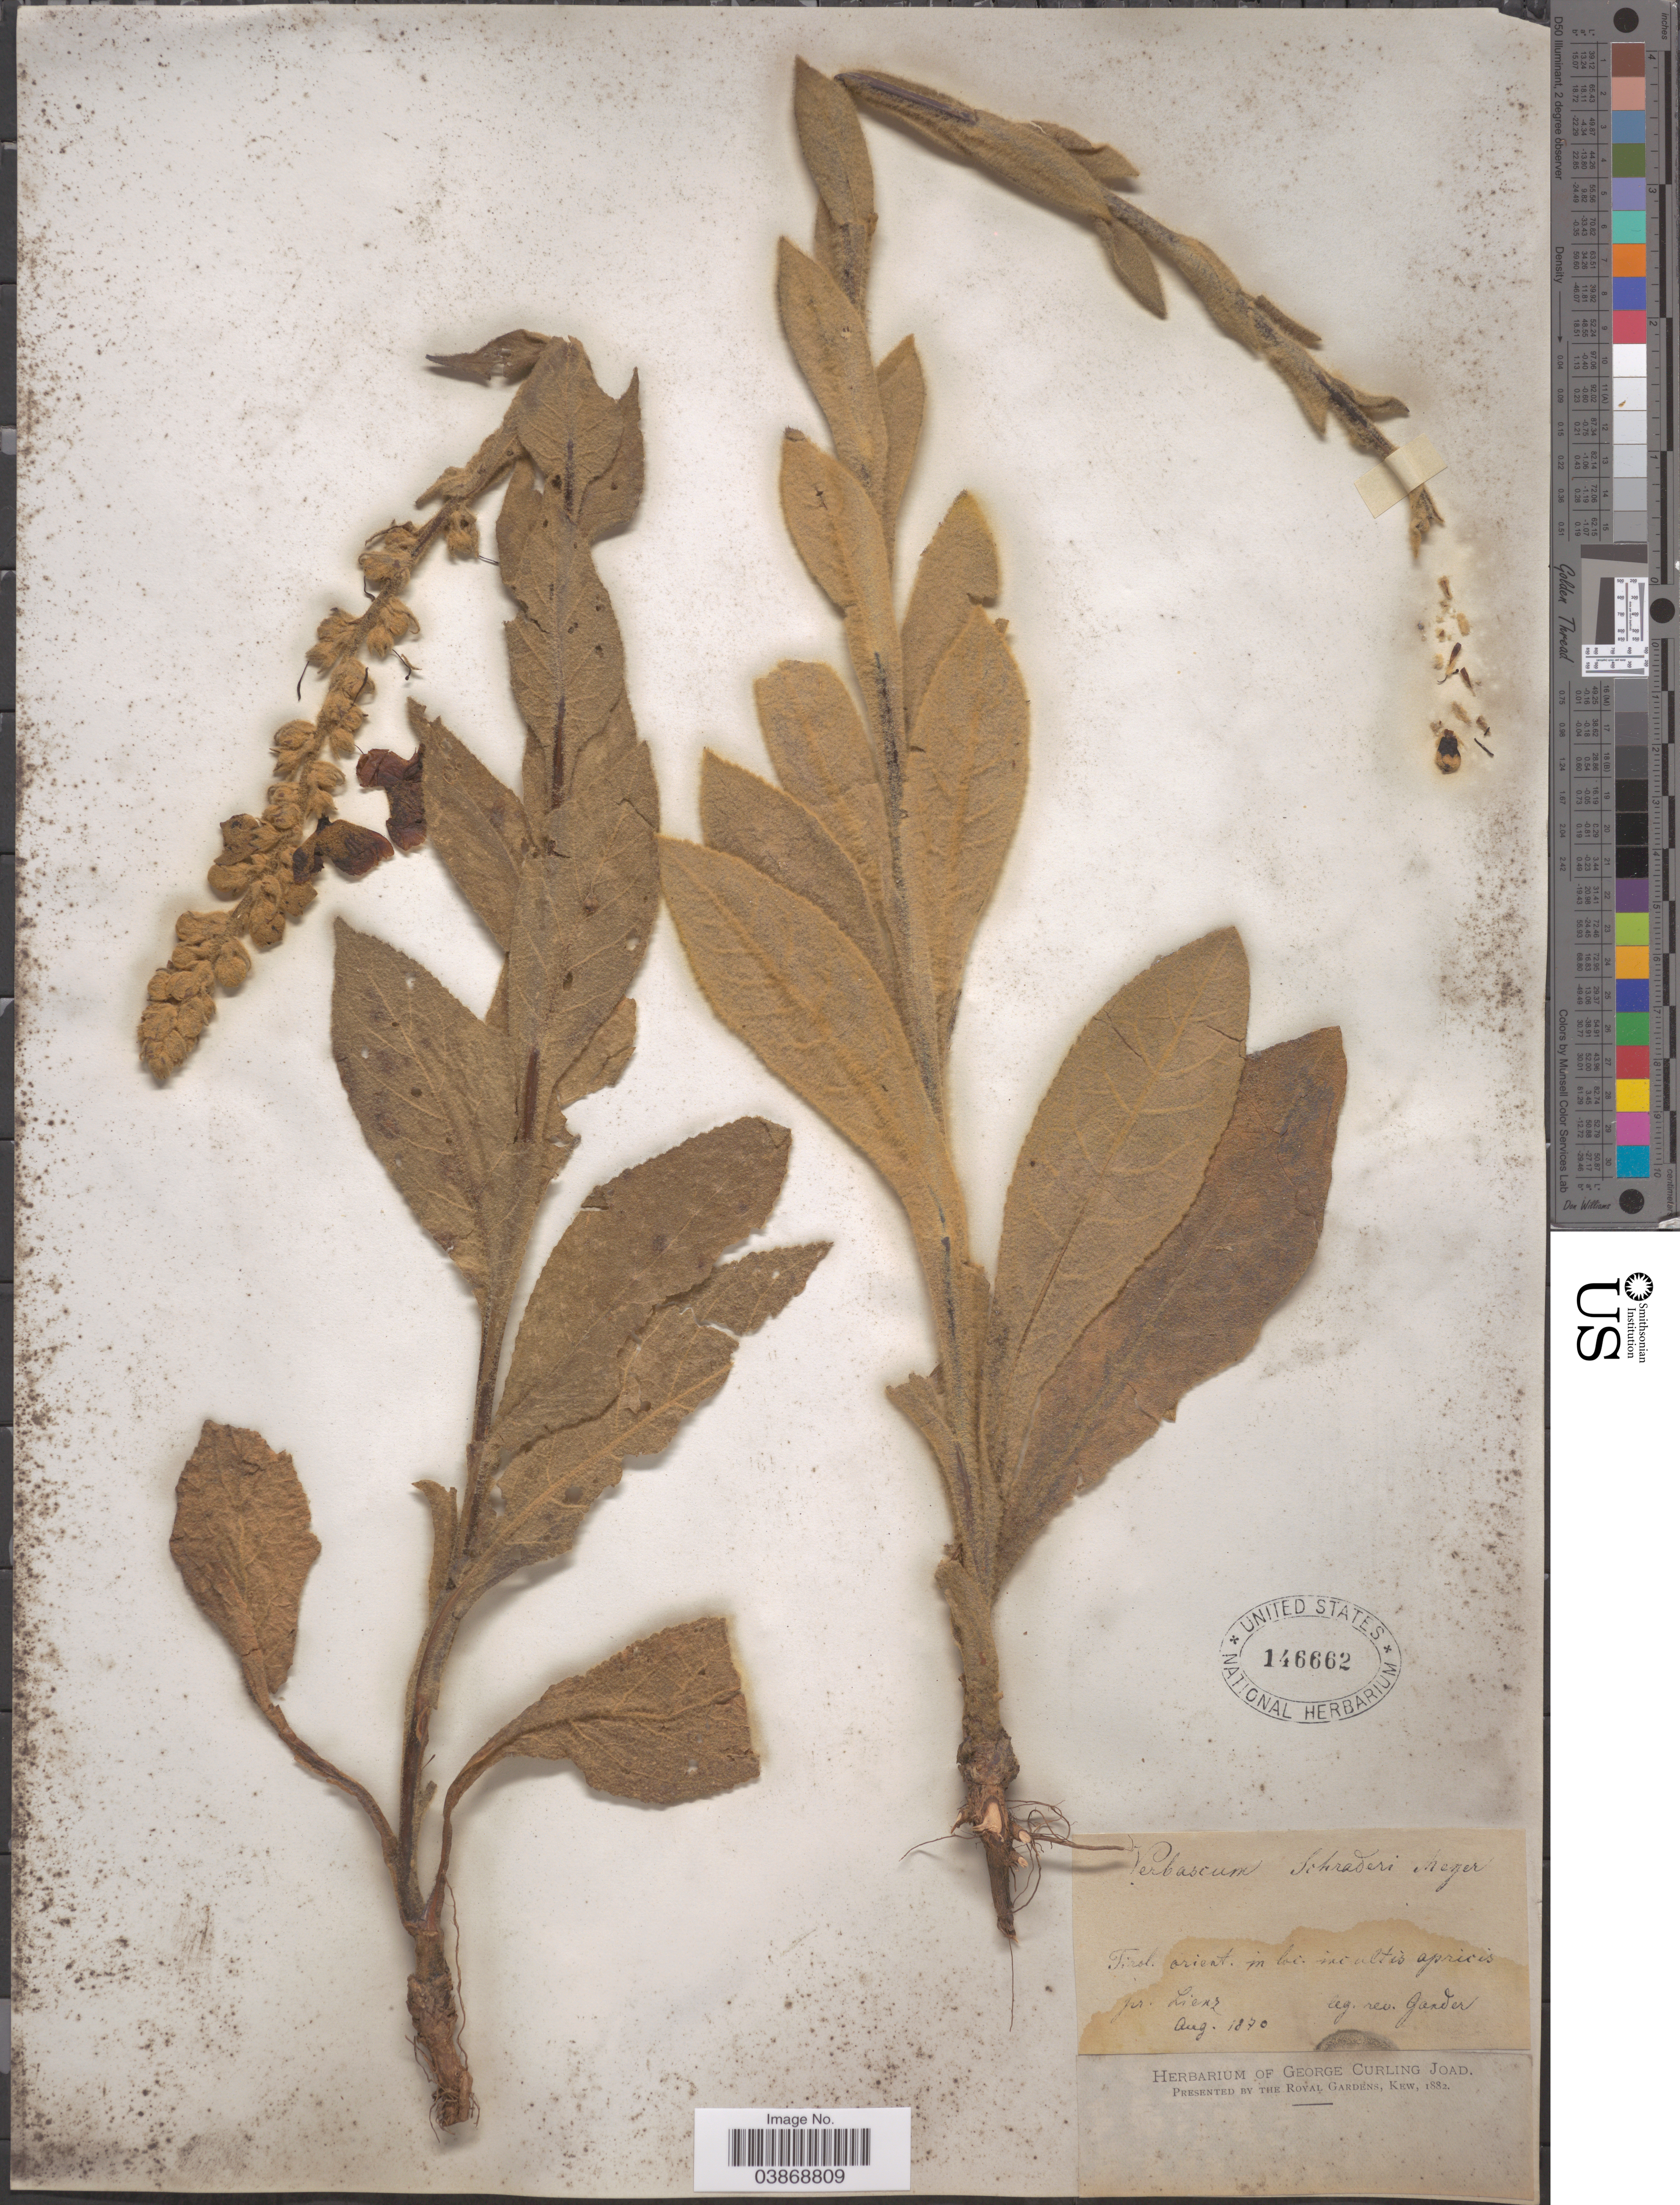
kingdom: Plantae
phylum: Tracheophyta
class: Magnoliopsida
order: Lamiales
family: Scrophulariaceae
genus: Verbascum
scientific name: Verbascum schraderi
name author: G. Mey.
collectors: Gander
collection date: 1870-08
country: Austria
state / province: Tirol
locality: Tirol orient. in loc. incultis apricis fir. Lienz.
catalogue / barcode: US 146662